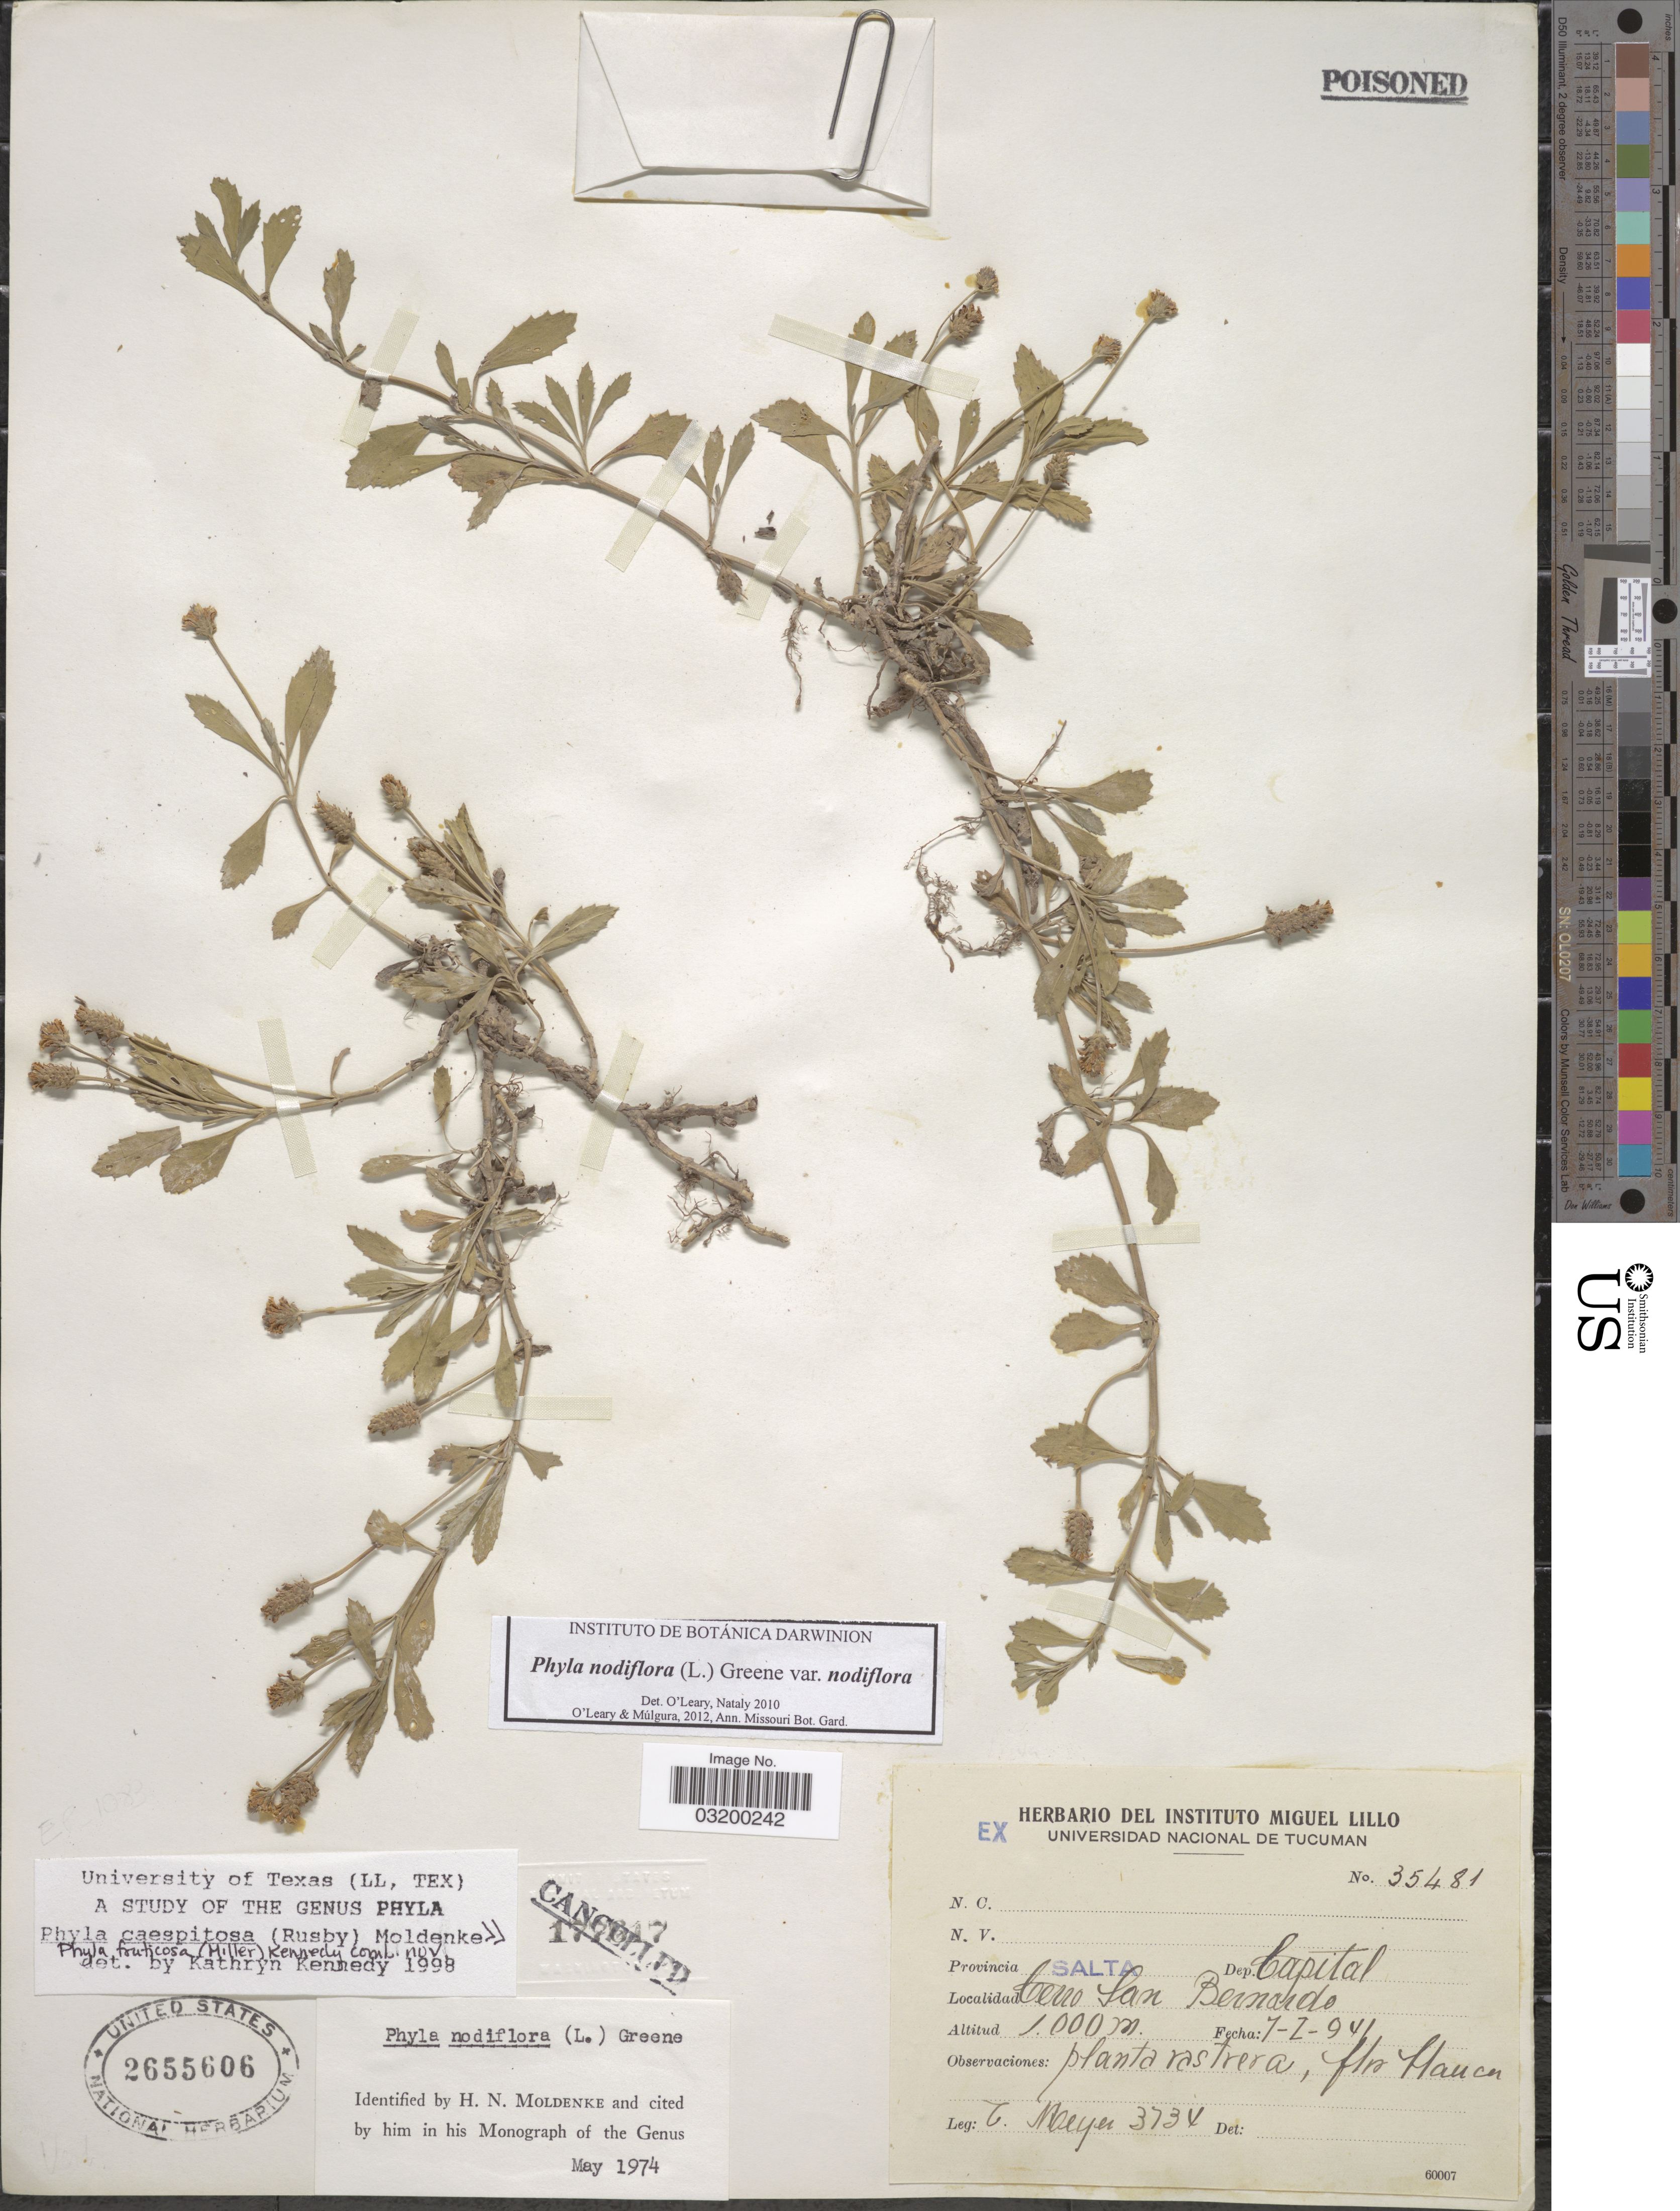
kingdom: Plantae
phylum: Tracheophyta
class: Magnoliopsida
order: Lamiales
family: Verbenaceae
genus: Phyla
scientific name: Phyla nodiflora var. nodiflora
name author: (L.) Greene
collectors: T. Meyer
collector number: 3734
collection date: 1941-01-07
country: Argentina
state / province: Salta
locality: Dep. Capital. Cerro San Bernardo.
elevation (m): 1000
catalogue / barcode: US 2655606